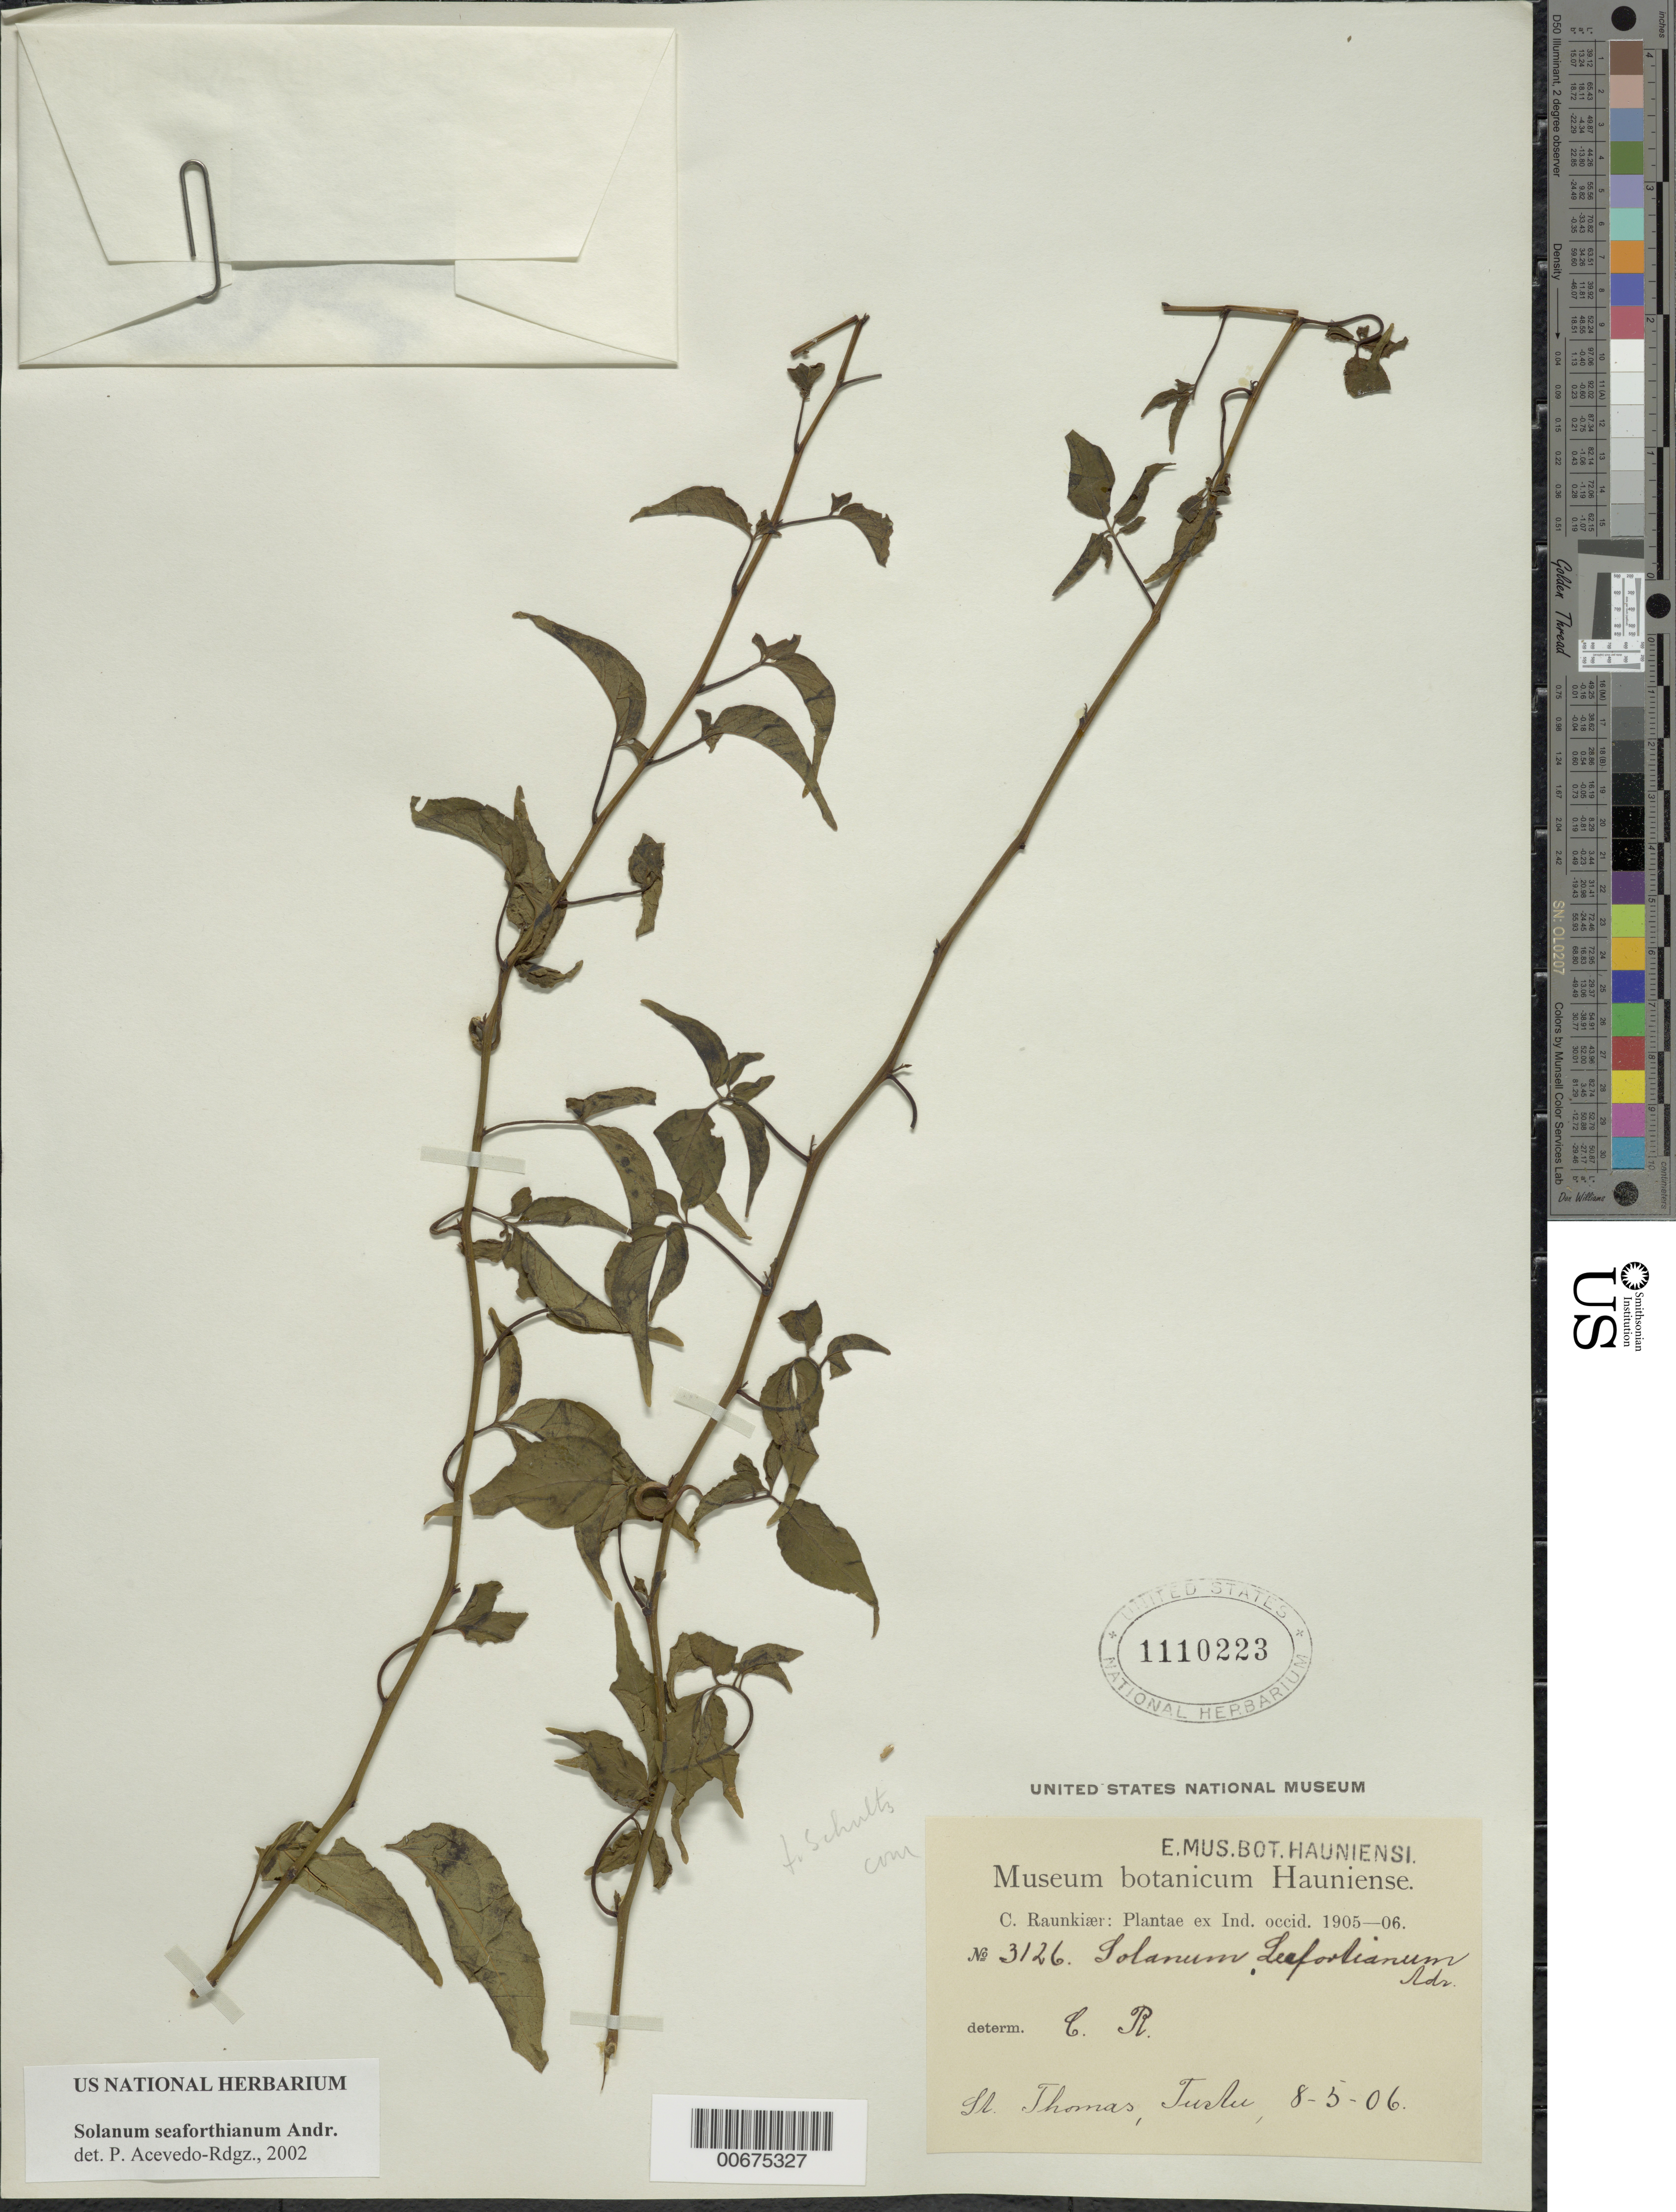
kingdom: Plantae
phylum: Tracheophyta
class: Magnoliopsida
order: Solanales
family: Solanaceae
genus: Solanum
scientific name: Solanum seaforthianum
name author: Andrews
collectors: C. Raunkiær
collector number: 3126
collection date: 1906-05-08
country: U.S. Virgin Islands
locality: St. Thomas, Tustu, Ind. occid.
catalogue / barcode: US 1110223